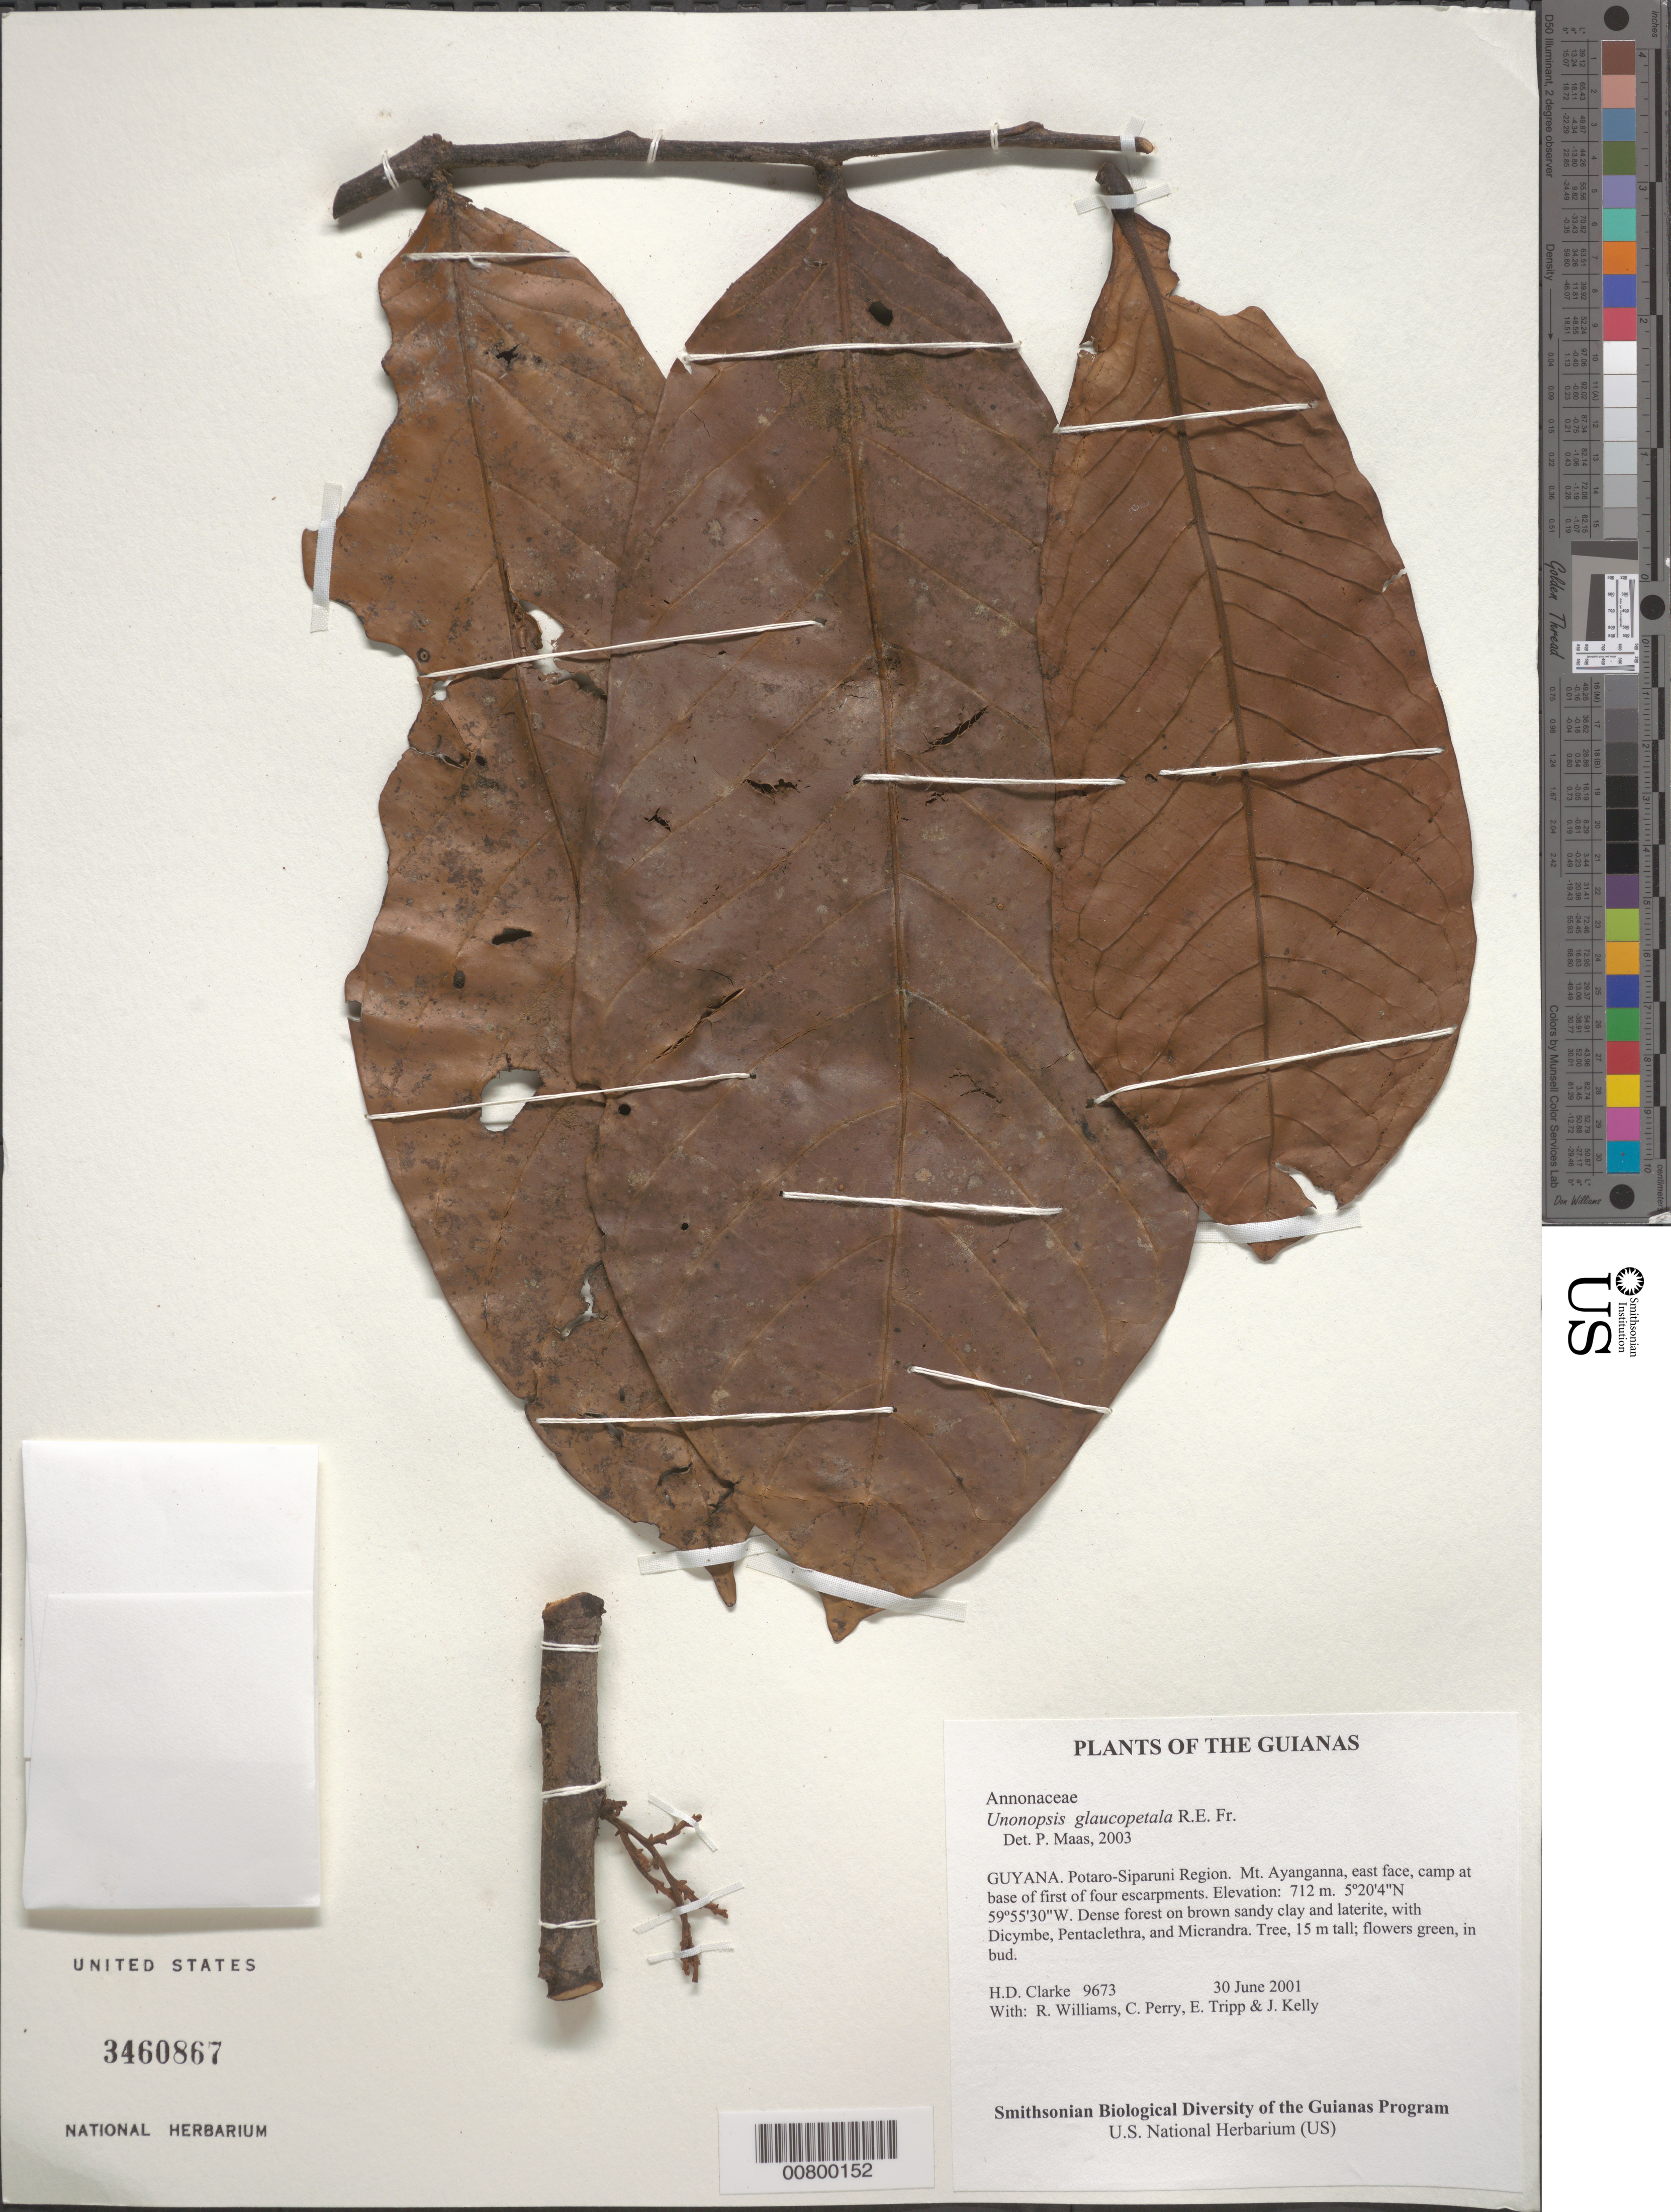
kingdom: Plantae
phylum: Tracheophyta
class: Magnoliopsida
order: Magnoliales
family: Annonaceae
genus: Unonopsis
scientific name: Unonopsis glaucopetala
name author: R.E. Fr.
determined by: Maas, Paul J. M.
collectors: H. D. Clarke, R. Williams, C. Perry, E. Tripp & J. Kelly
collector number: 9673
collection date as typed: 30 June 2001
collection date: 2001-06-30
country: Guyana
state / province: Potaro-Siparuni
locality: Mt. Ayanganna, east face, camp at base of first of four escarpments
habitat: Dense forest on brown sandy clay and laterite, with Dicymbe, Pentaclethra, and Micrandra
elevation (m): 712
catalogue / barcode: US 3460867